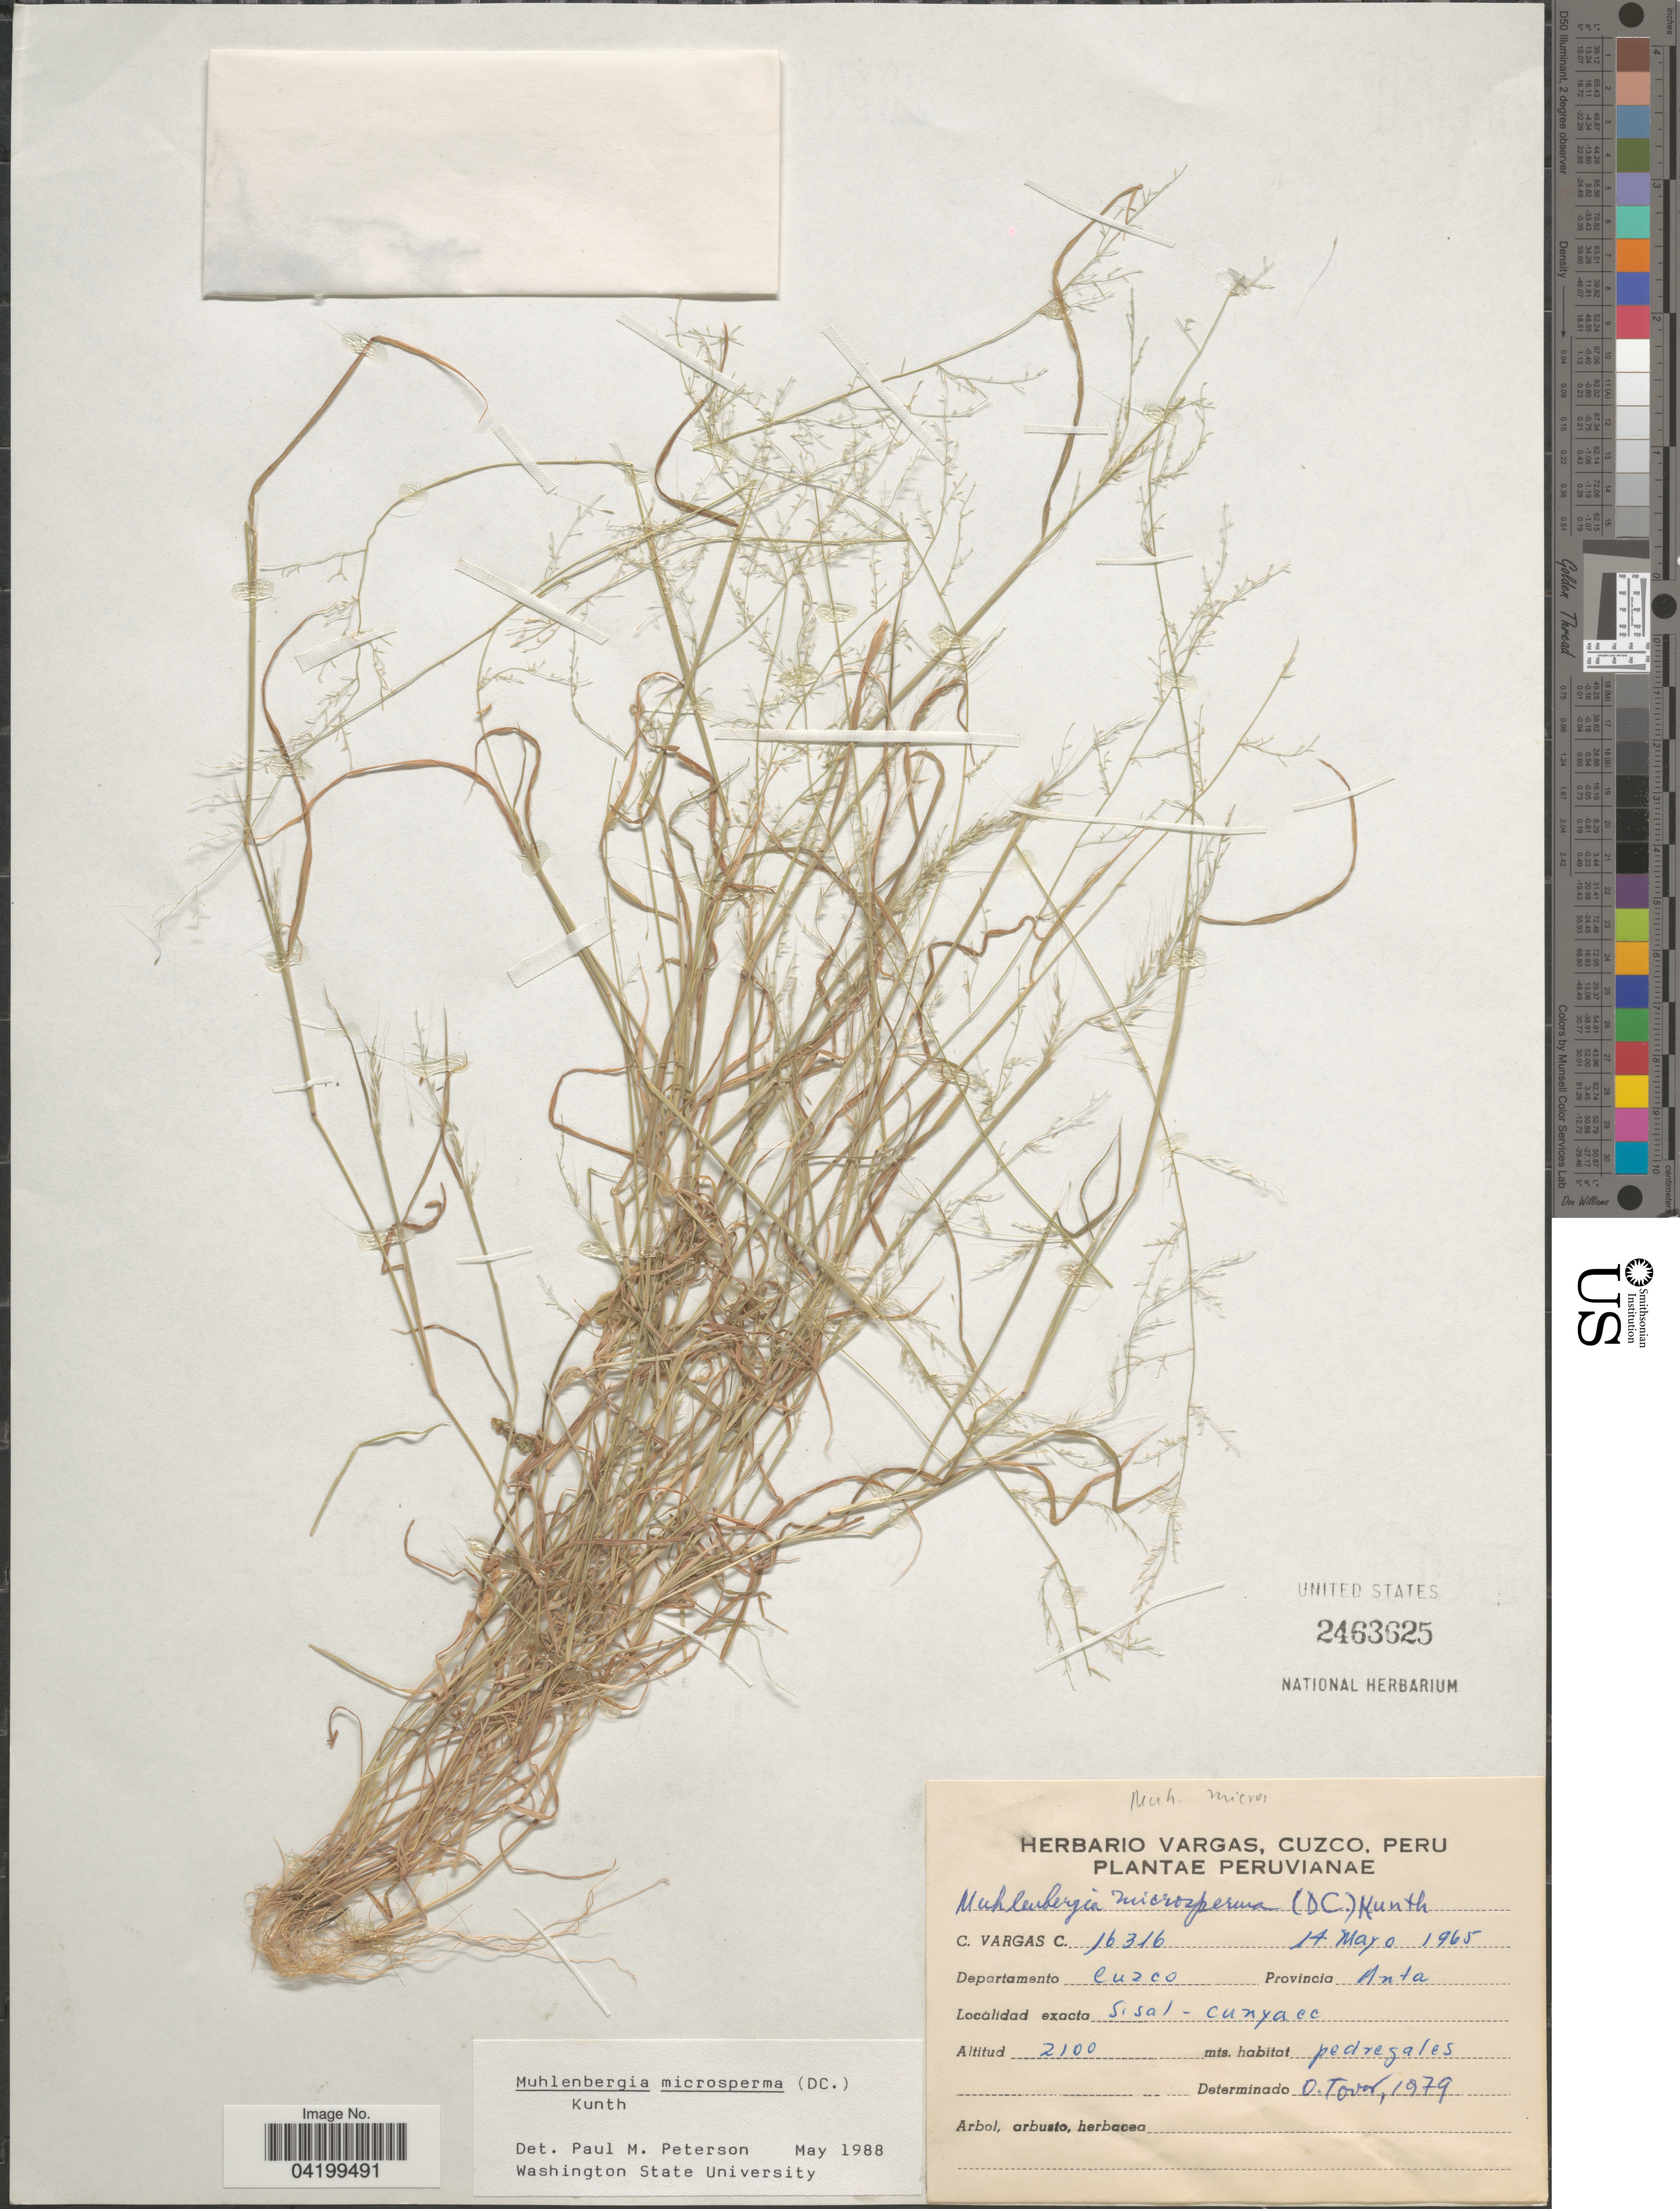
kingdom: Plantae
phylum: Tracheophyta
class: Liliopsida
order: Poales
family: Poaceae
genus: Muhlenbergia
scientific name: Muhlenbergia microsperma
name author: (DC.) Kunth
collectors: C. Vargas Calderón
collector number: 16316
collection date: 1965-05-14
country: Peru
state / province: Cusco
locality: Departamento Cuzco. Provincia Anta. Sisal-cunyaco.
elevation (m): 2100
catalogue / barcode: US 2463625